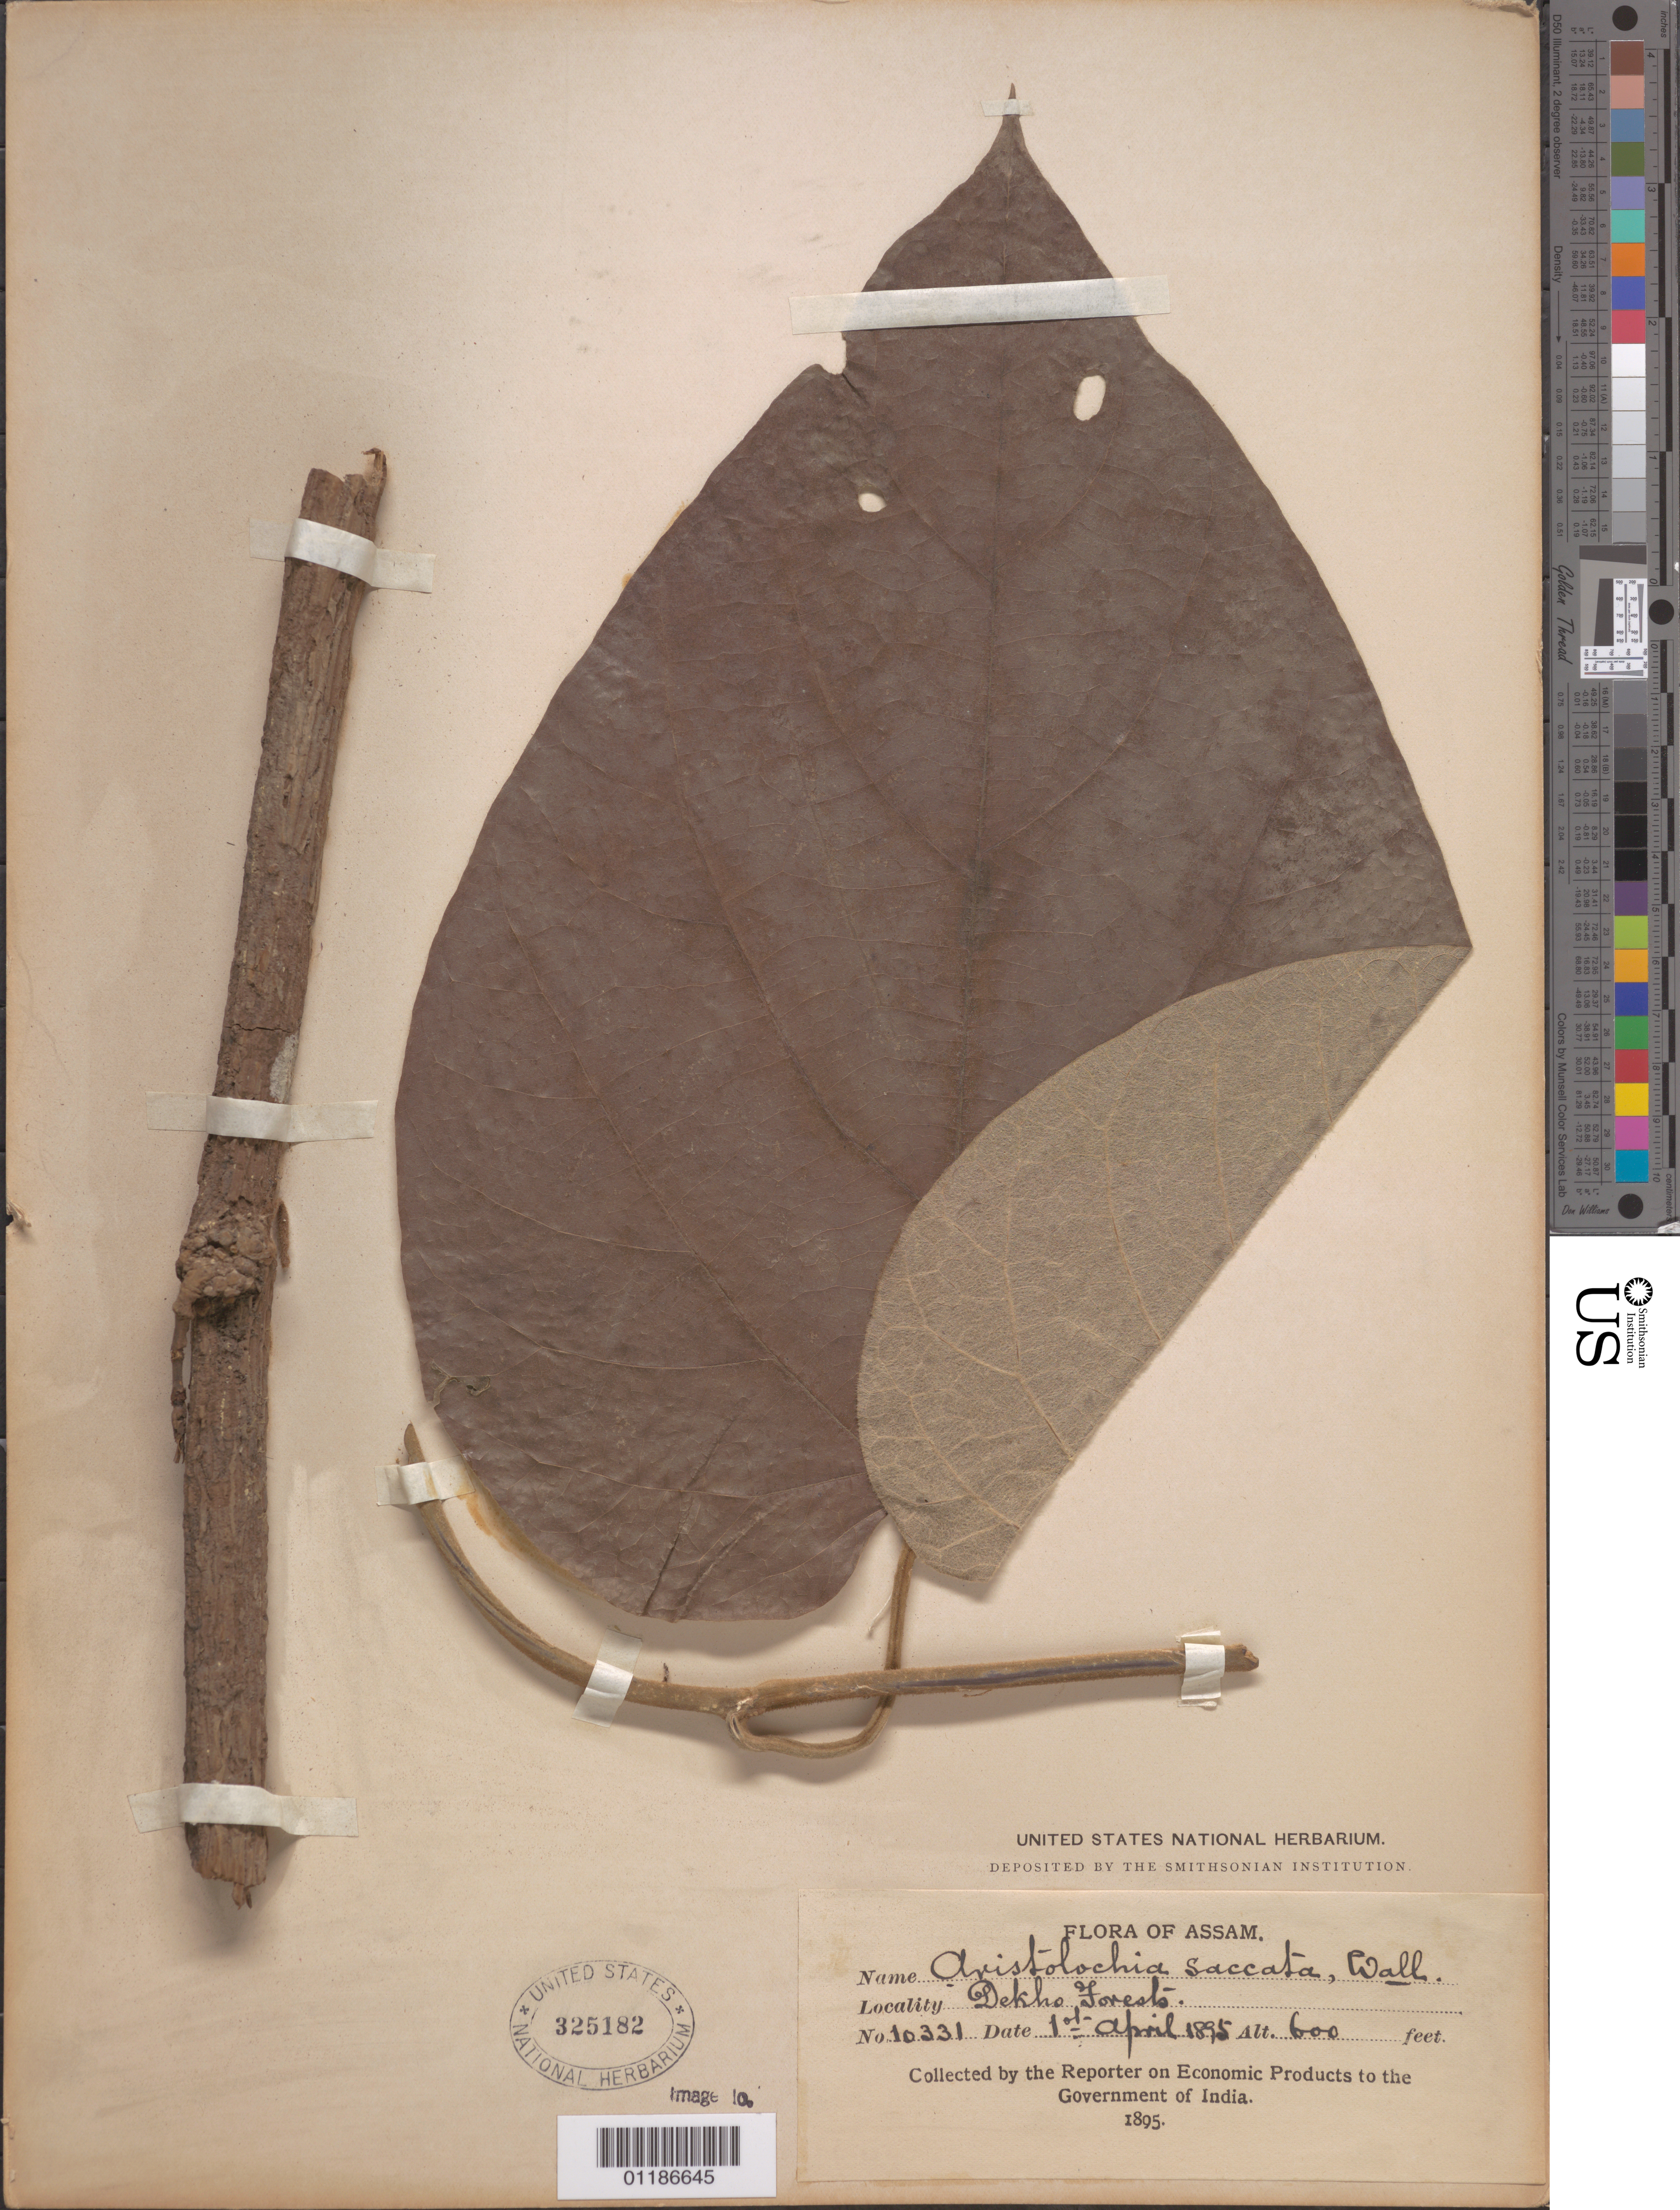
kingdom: Plantae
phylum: Tracheophyta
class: Magnoliopsida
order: Piperales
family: Aristolochiaceae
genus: Aristolochia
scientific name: Aristolochia saccata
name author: Wall.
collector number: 10331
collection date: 1895-04-01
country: India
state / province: Assam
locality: Dekho Forests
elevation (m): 183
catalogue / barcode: US 325182